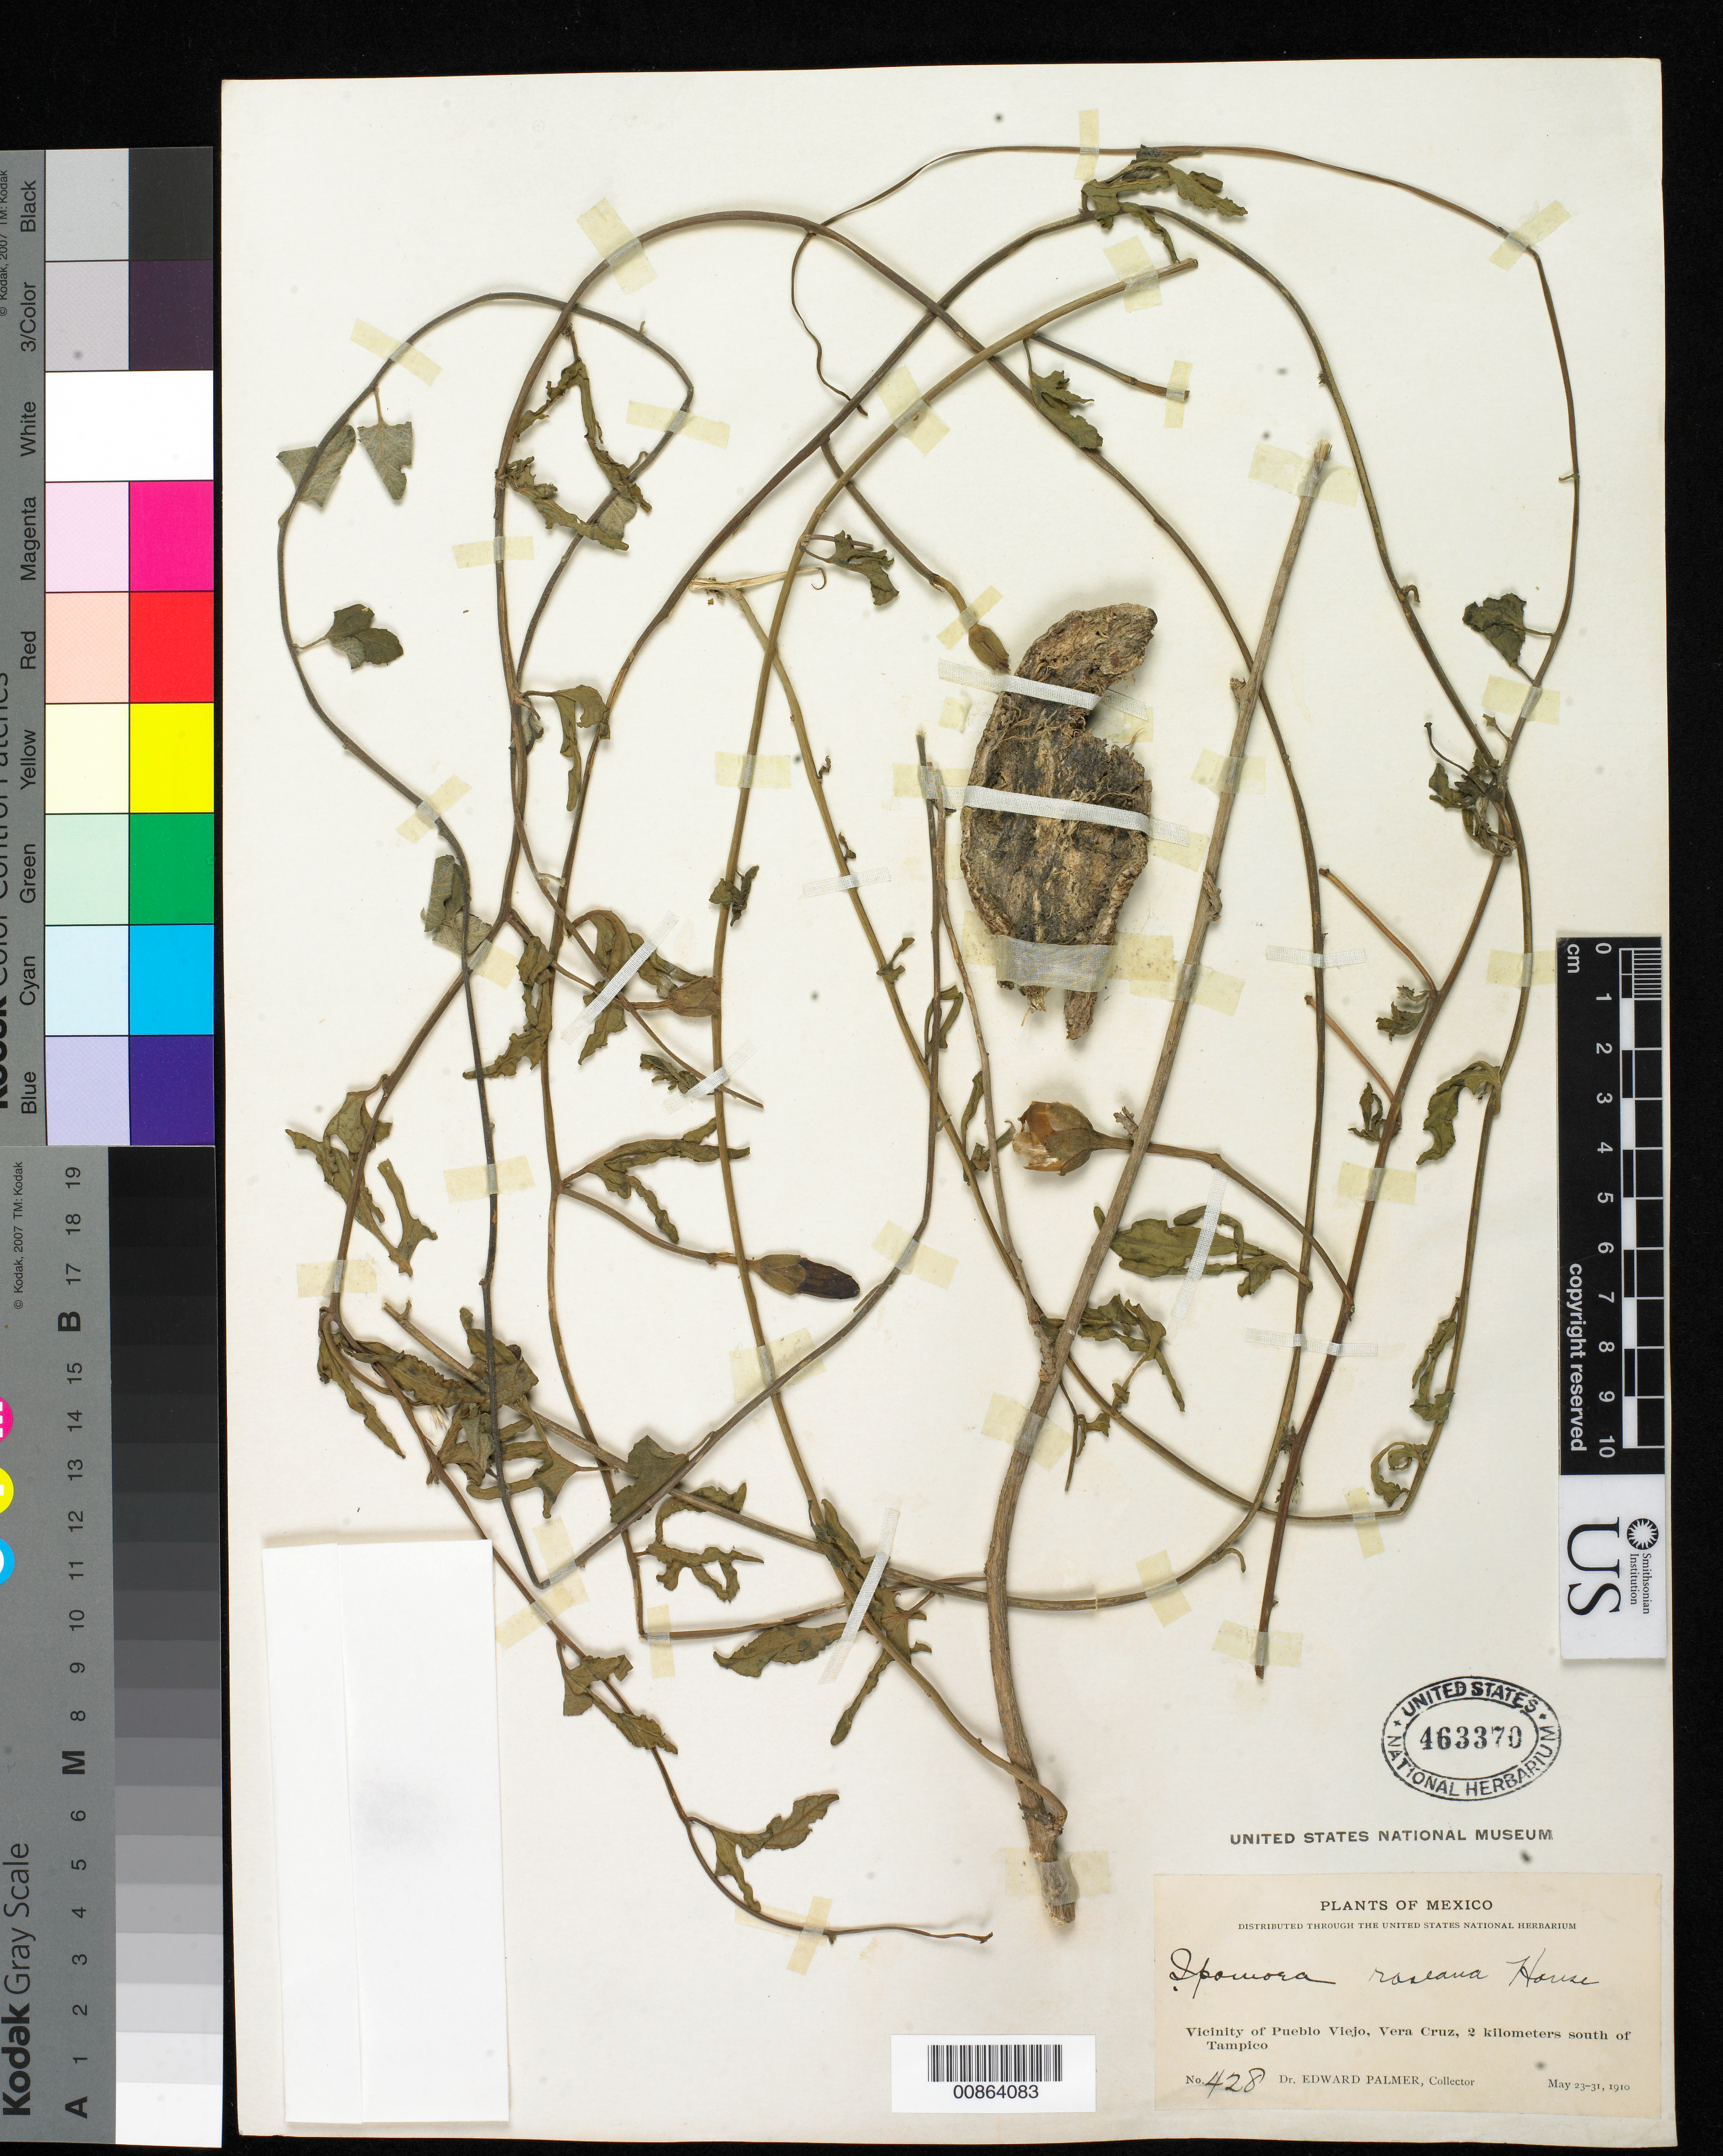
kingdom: Plantae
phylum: Tracheophyta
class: Magnoliopsida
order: Solanales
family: Convolvulaceae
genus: Operculina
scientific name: Operculina roseana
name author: House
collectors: E. Palmer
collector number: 428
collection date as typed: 23 May 1910 to 31 May 1910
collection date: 1910-05-23/1910-05-31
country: Mexico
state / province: Veracruz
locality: Vicinity of Pueblo Viejo, Veracruz, 2 kilometers south of Tampico, Tamaulipas.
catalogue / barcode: US 463370